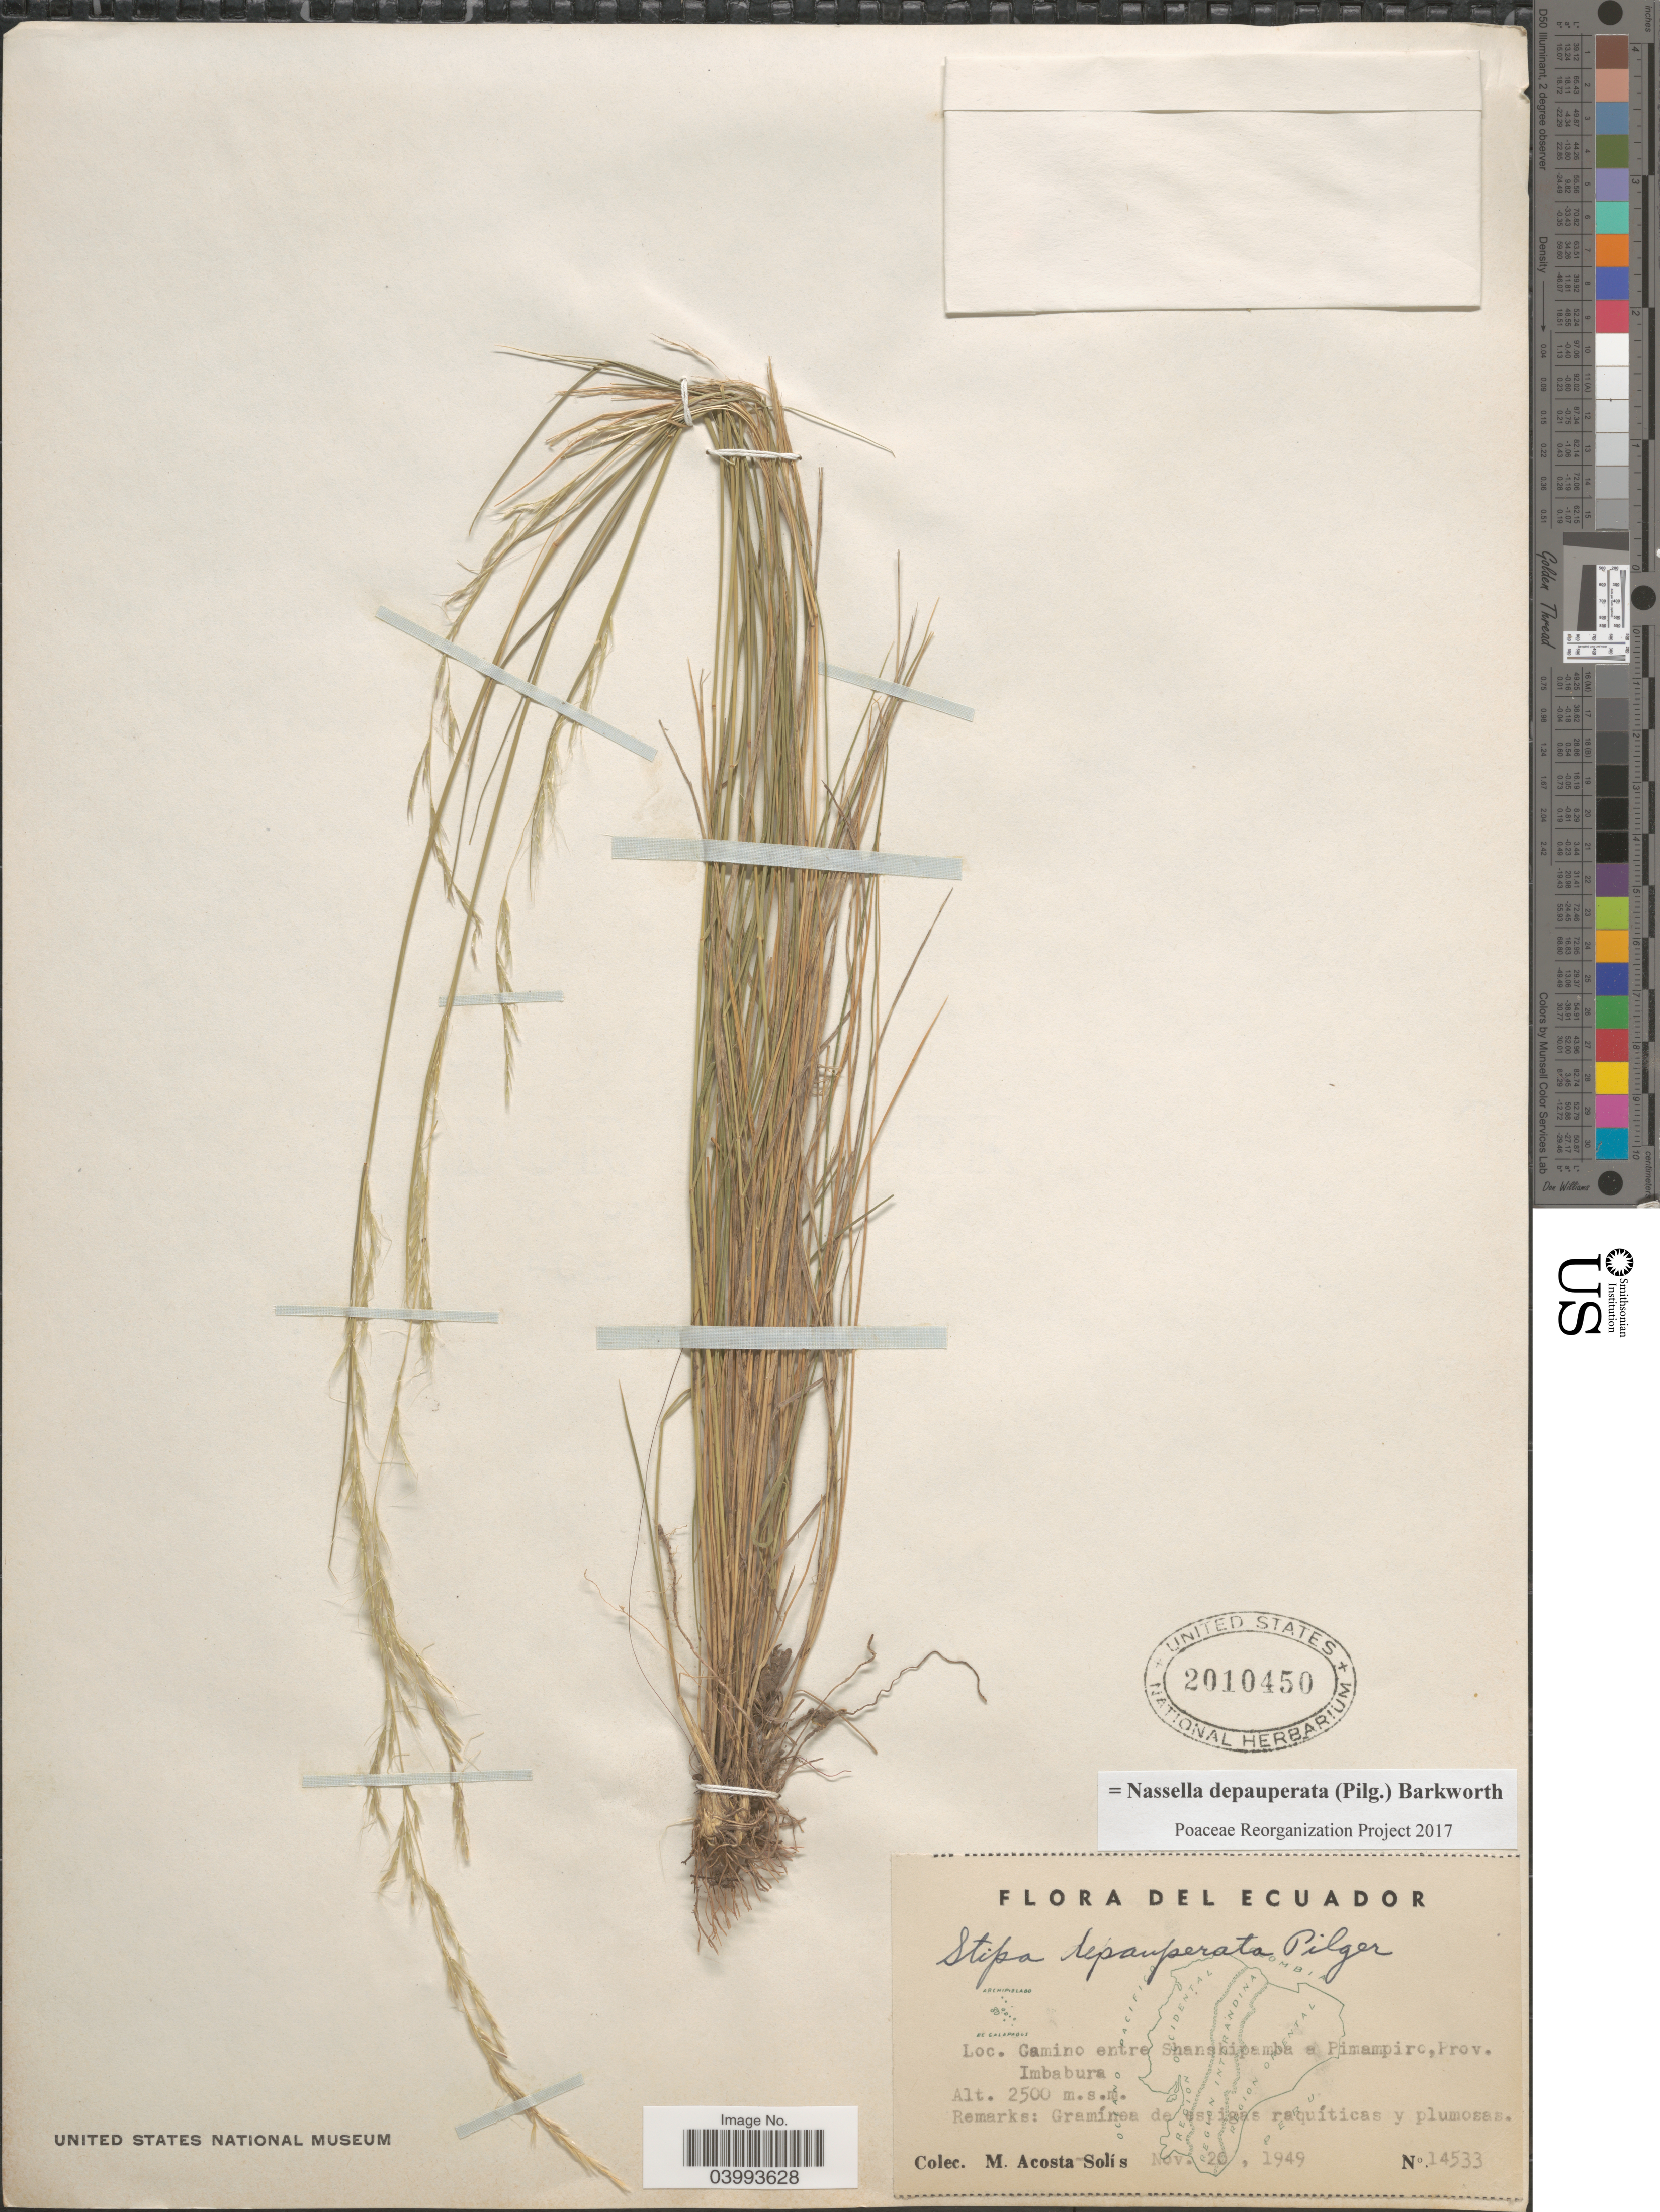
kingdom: Plantae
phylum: Tracheophyta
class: Liliopsida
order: Poales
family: Poaceae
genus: Nassella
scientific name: Nassella depauperata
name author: (Pilg.) Barkworth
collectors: M. Acosta Solis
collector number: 14533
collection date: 1949-11-20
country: Ecuador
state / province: Imbabura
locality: Camino entre Shanshipamba e Pimampiro.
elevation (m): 2500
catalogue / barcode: US 2010450